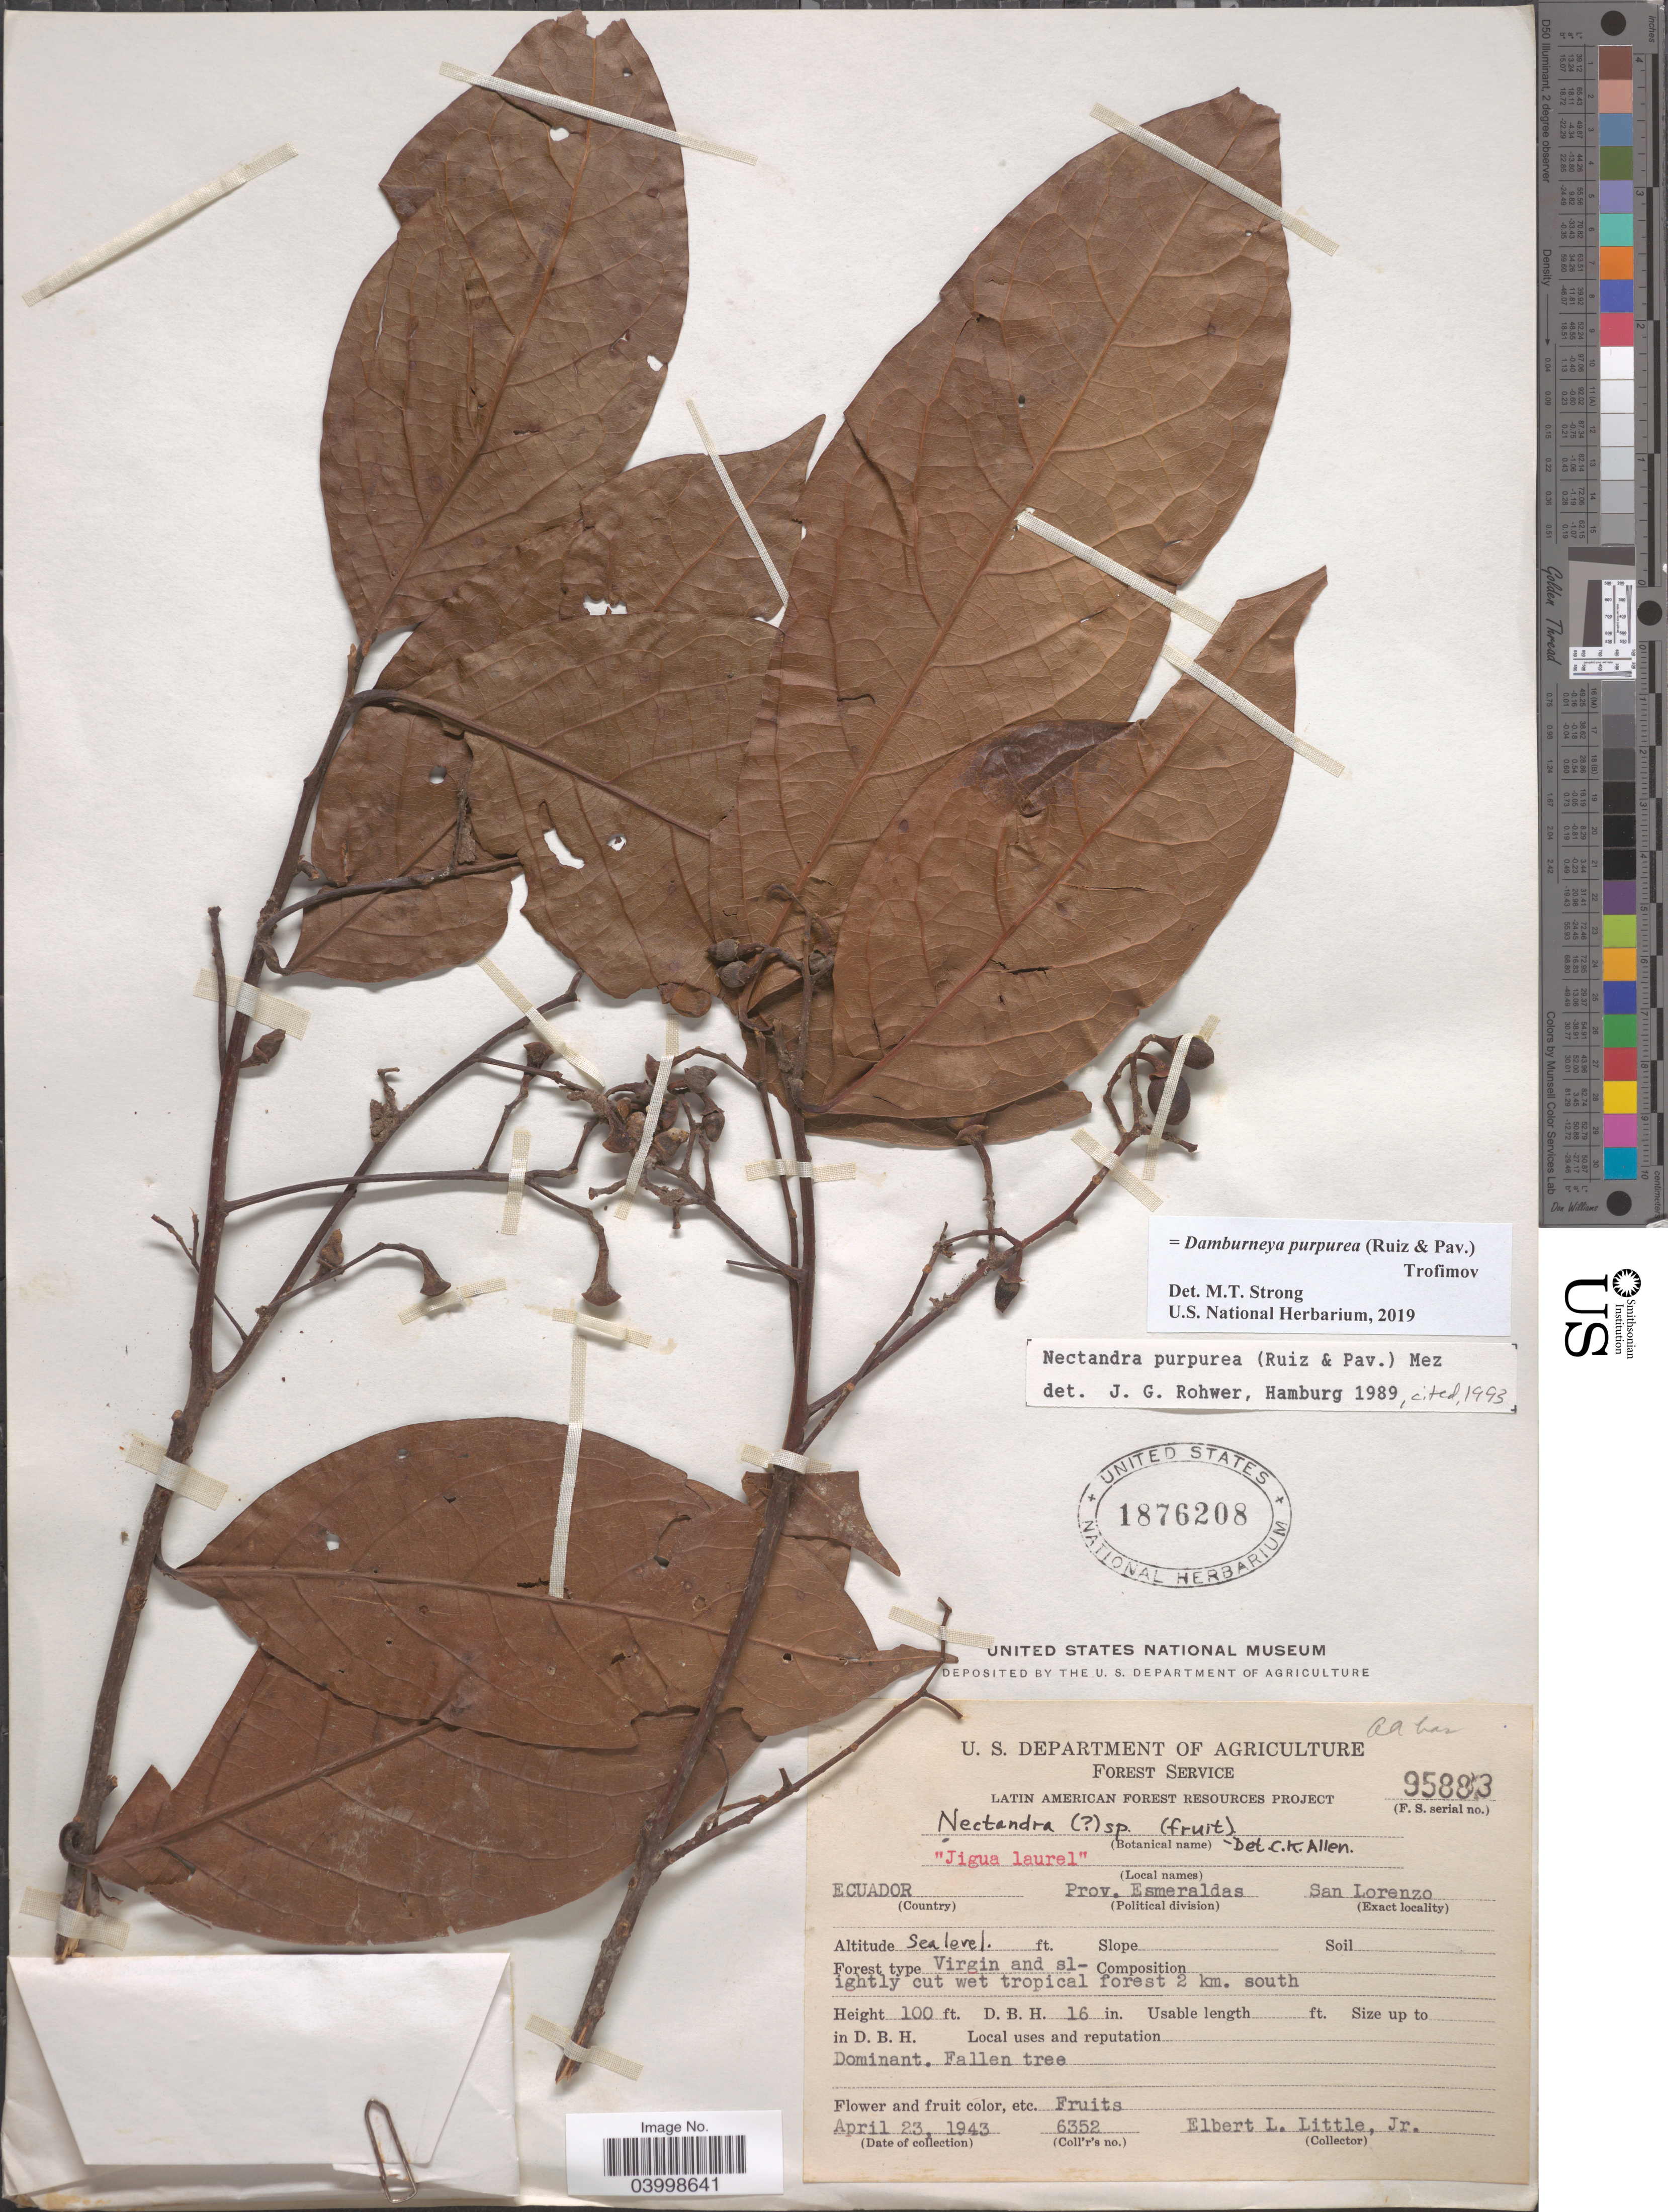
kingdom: Plantae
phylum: Tracheophyta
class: Magnoliopsida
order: Laurales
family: Lauraceae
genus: Damburneya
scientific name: Damburneya purpurea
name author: (Ruiz & Pav.) Trofimov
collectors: E. L. Little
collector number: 6352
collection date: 1943-04-23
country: Ecuador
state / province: Esmeraldas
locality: San Lorenzo.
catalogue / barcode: US 1876208